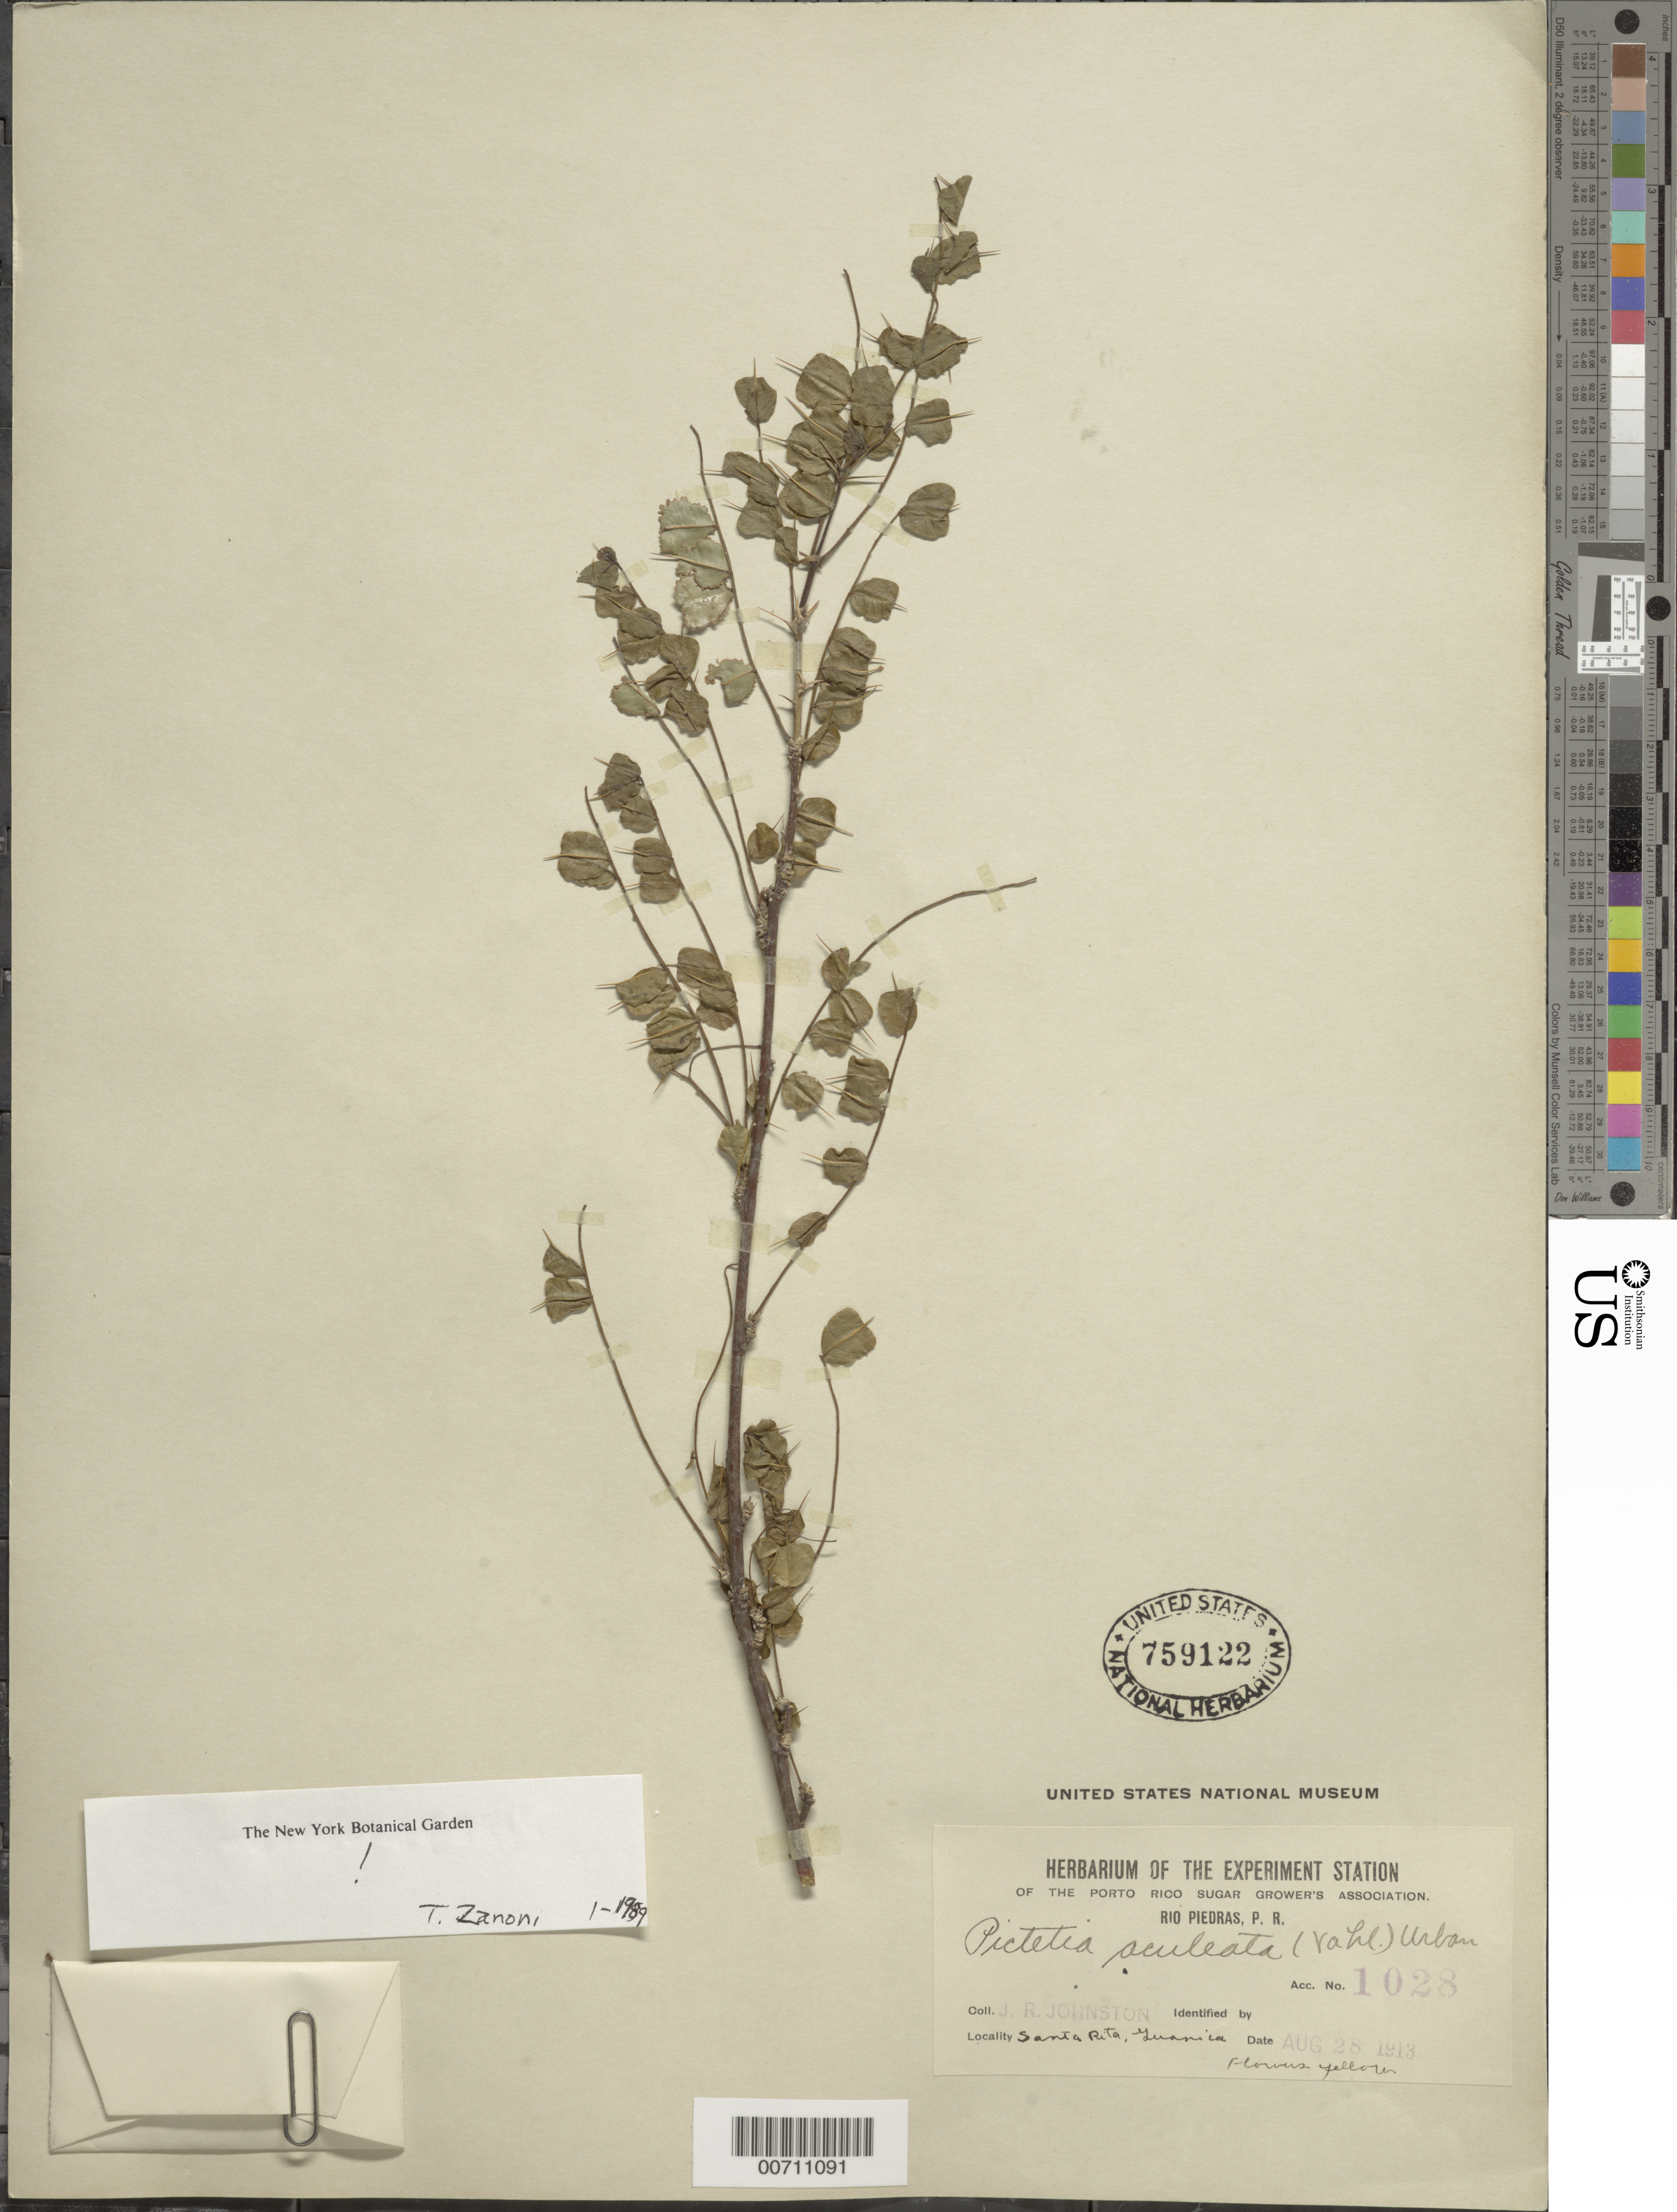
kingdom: Plantae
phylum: Tracheophyta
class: Magnoliopsida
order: Fabales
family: Fabaceae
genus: Pictetia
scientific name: Pictetia aculeata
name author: (Vahl) Urb.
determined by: Zanoni, T. A., (NY), New York Botanical Garden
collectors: J. Johnston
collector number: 1028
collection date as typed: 28 Aug 1913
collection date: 1913-08-28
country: Puerto Rico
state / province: Guanica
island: Greater Antilles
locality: Santa Rita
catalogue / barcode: US 759122